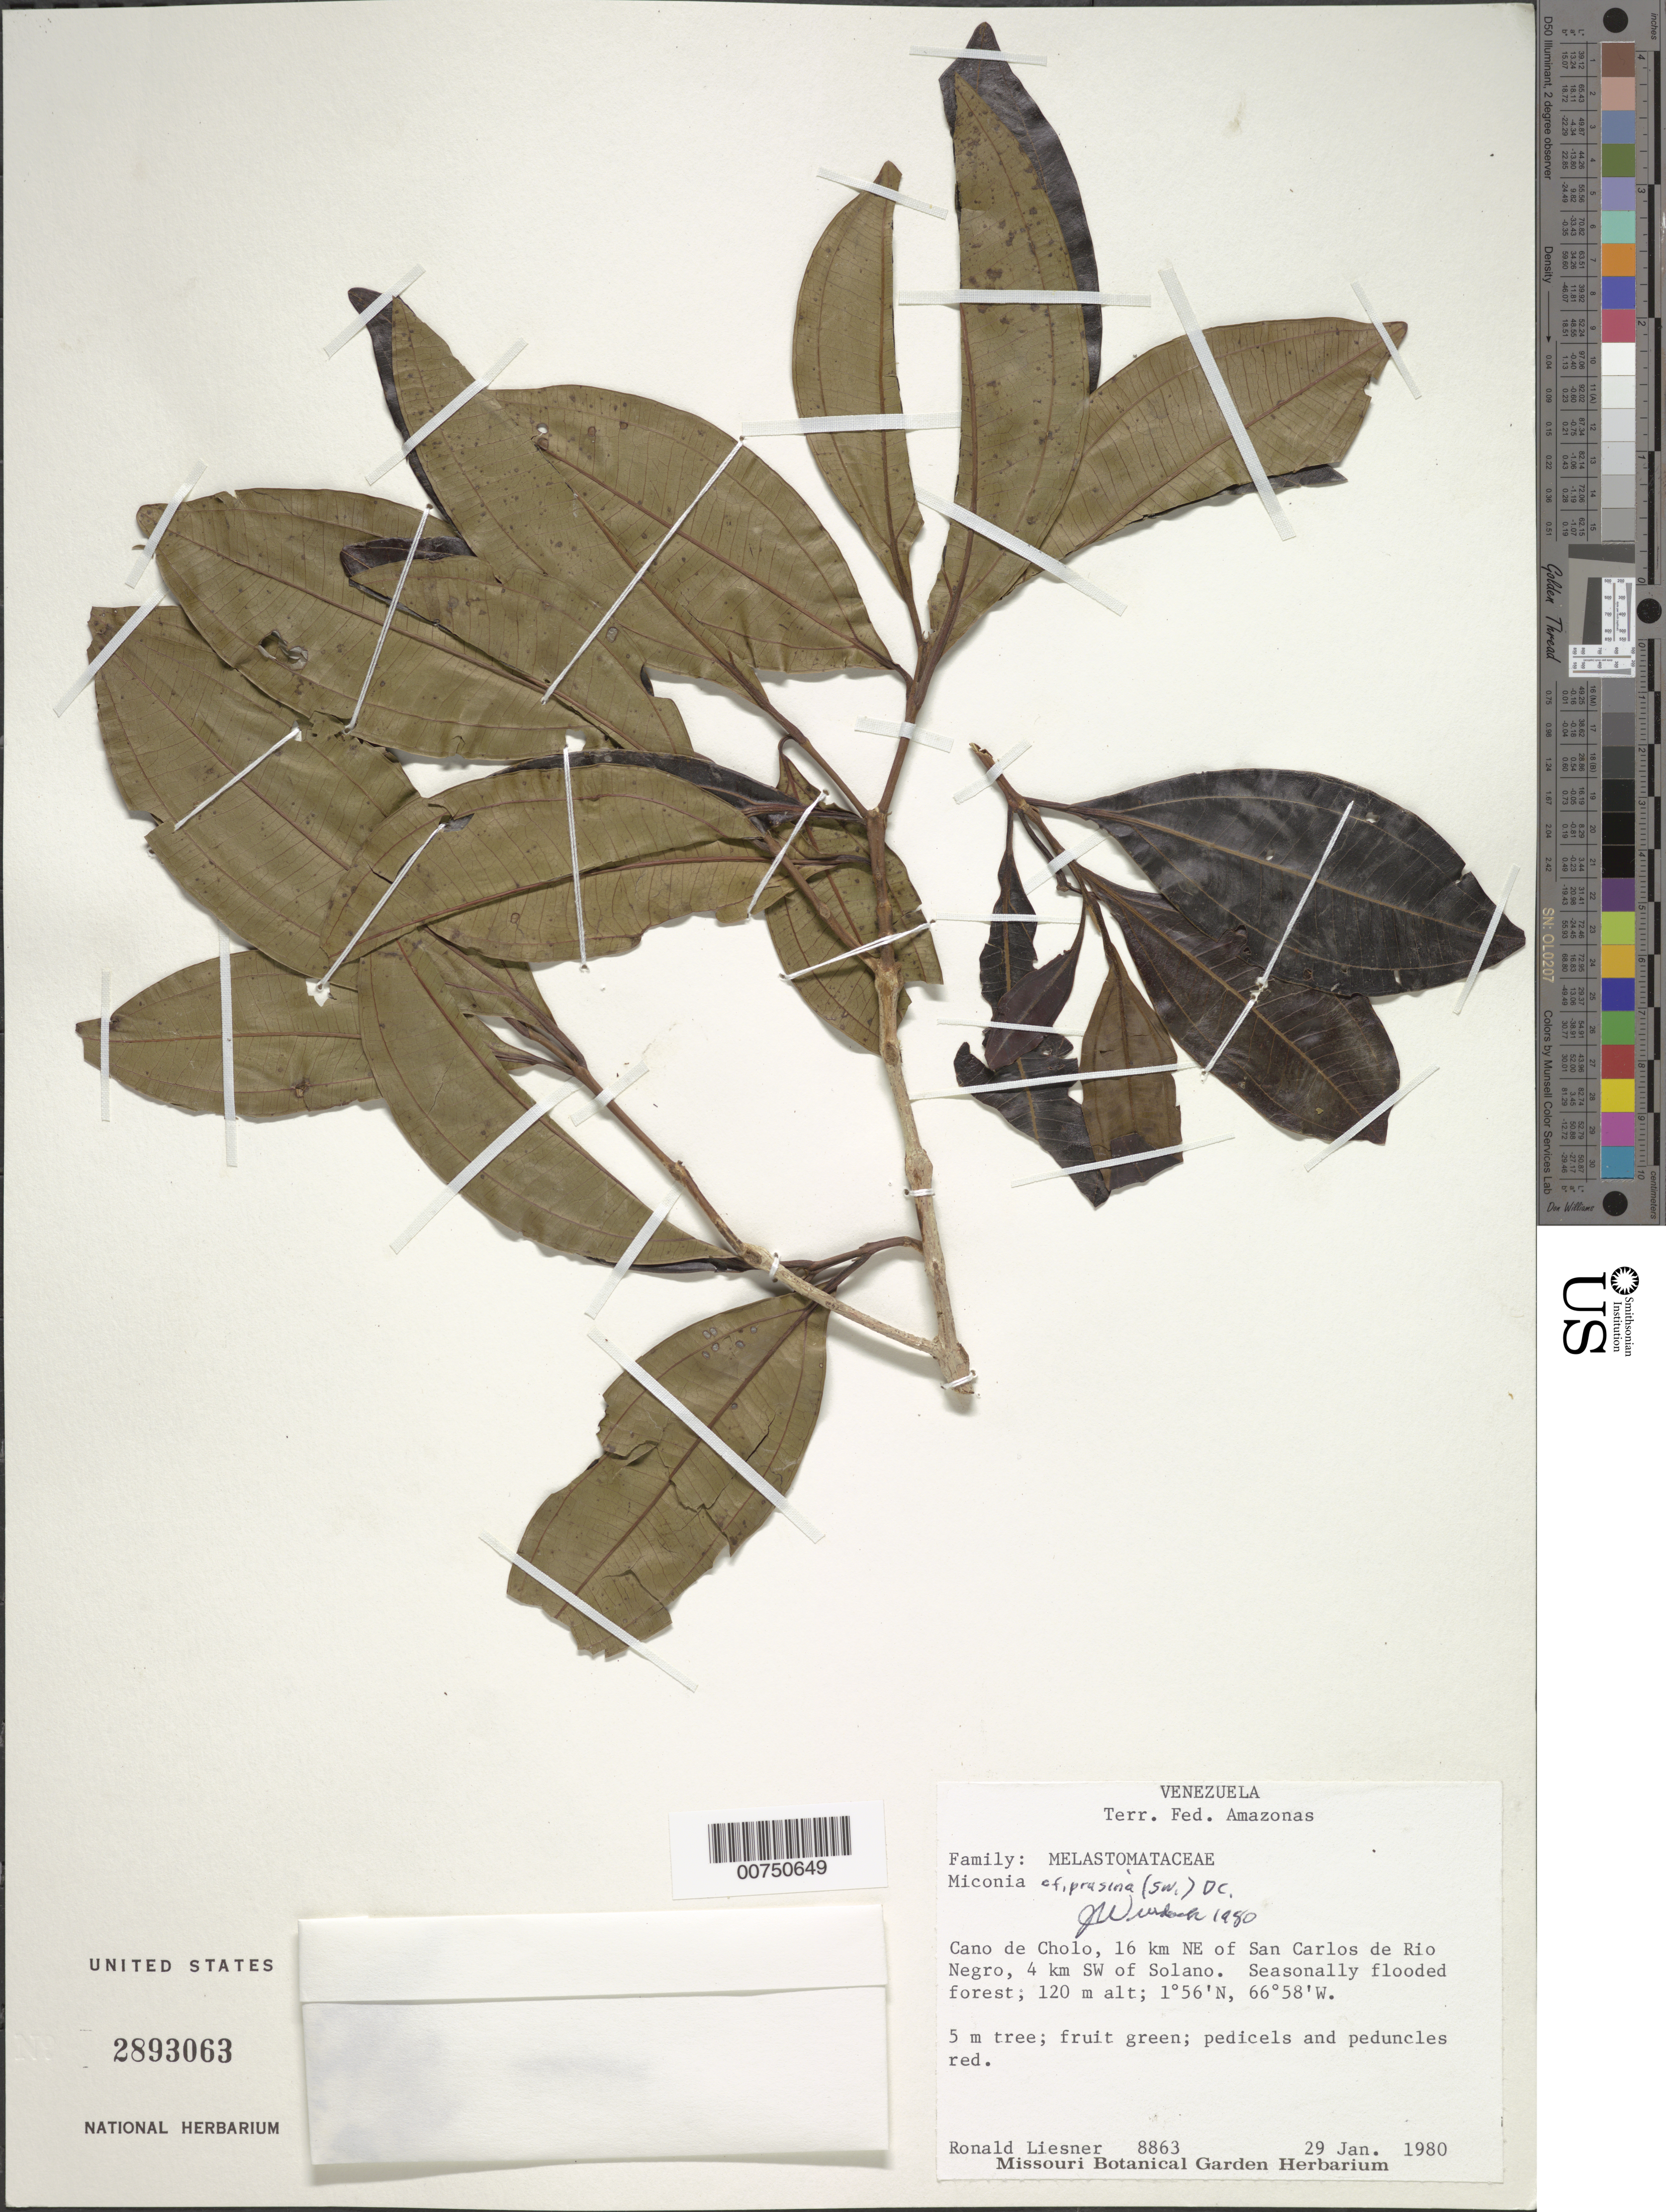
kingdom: Plantae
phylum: Tracheophyta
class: Magnoliopsida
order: Myrtales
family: Melastomataceae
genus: Miconia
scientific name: Miconia prasina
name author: (Sw.) DC.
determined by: Wurdack, John J., (US), US (UNITED STATES)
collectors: R. L. Liesner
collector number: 8863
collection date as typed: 29-Jan-80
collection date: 1980-01-29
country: Venezuela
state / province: Amazonas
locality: San Carlos de Río Negro, 16 km NE of; Caño de Cholo, 4 km SW of Solano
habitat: Seasonally flooded forest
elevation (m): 120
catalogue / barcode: US 2893063